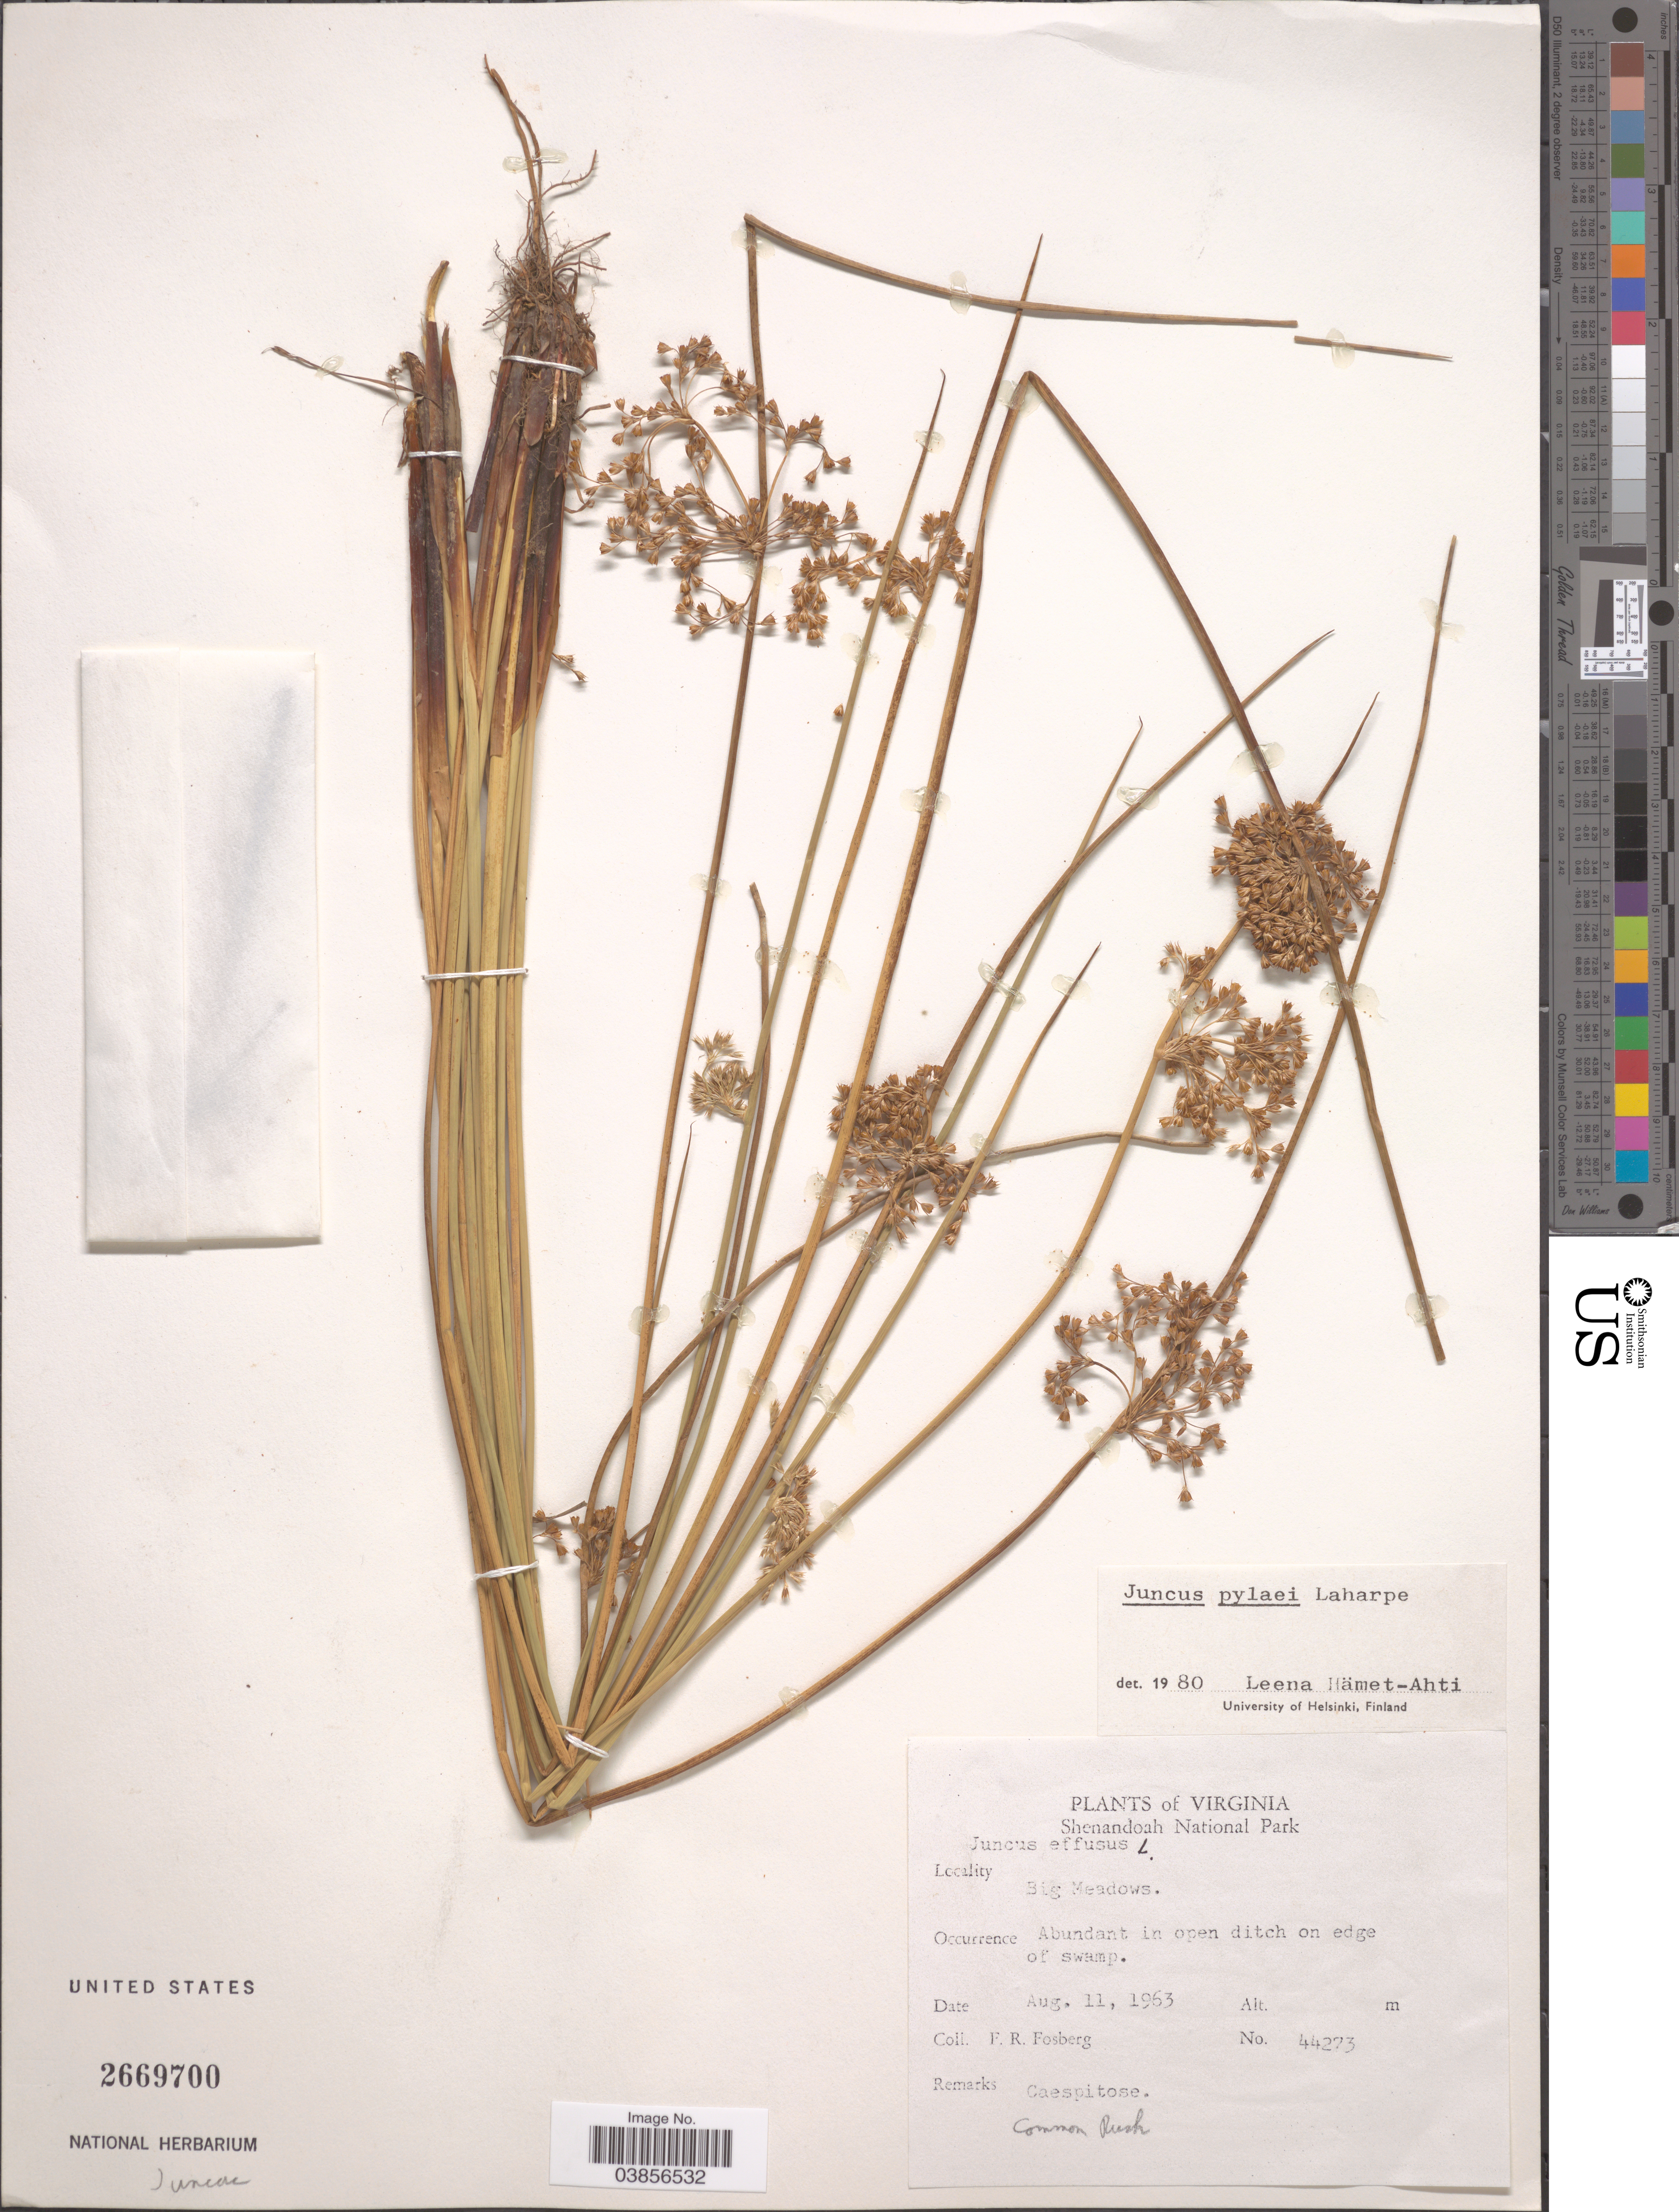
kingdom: Plantae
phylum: Tracheophyta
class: Liliopsida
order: Poales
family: Juncaceae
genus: Juncus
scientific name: Juncus pylaei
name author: Laharpe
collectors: F. R. Fosberg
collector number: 44273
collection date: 1963-08-11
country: United States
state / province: Virginia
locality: Shenandoah National Park. Big Meadows.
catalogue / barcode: US 2669700